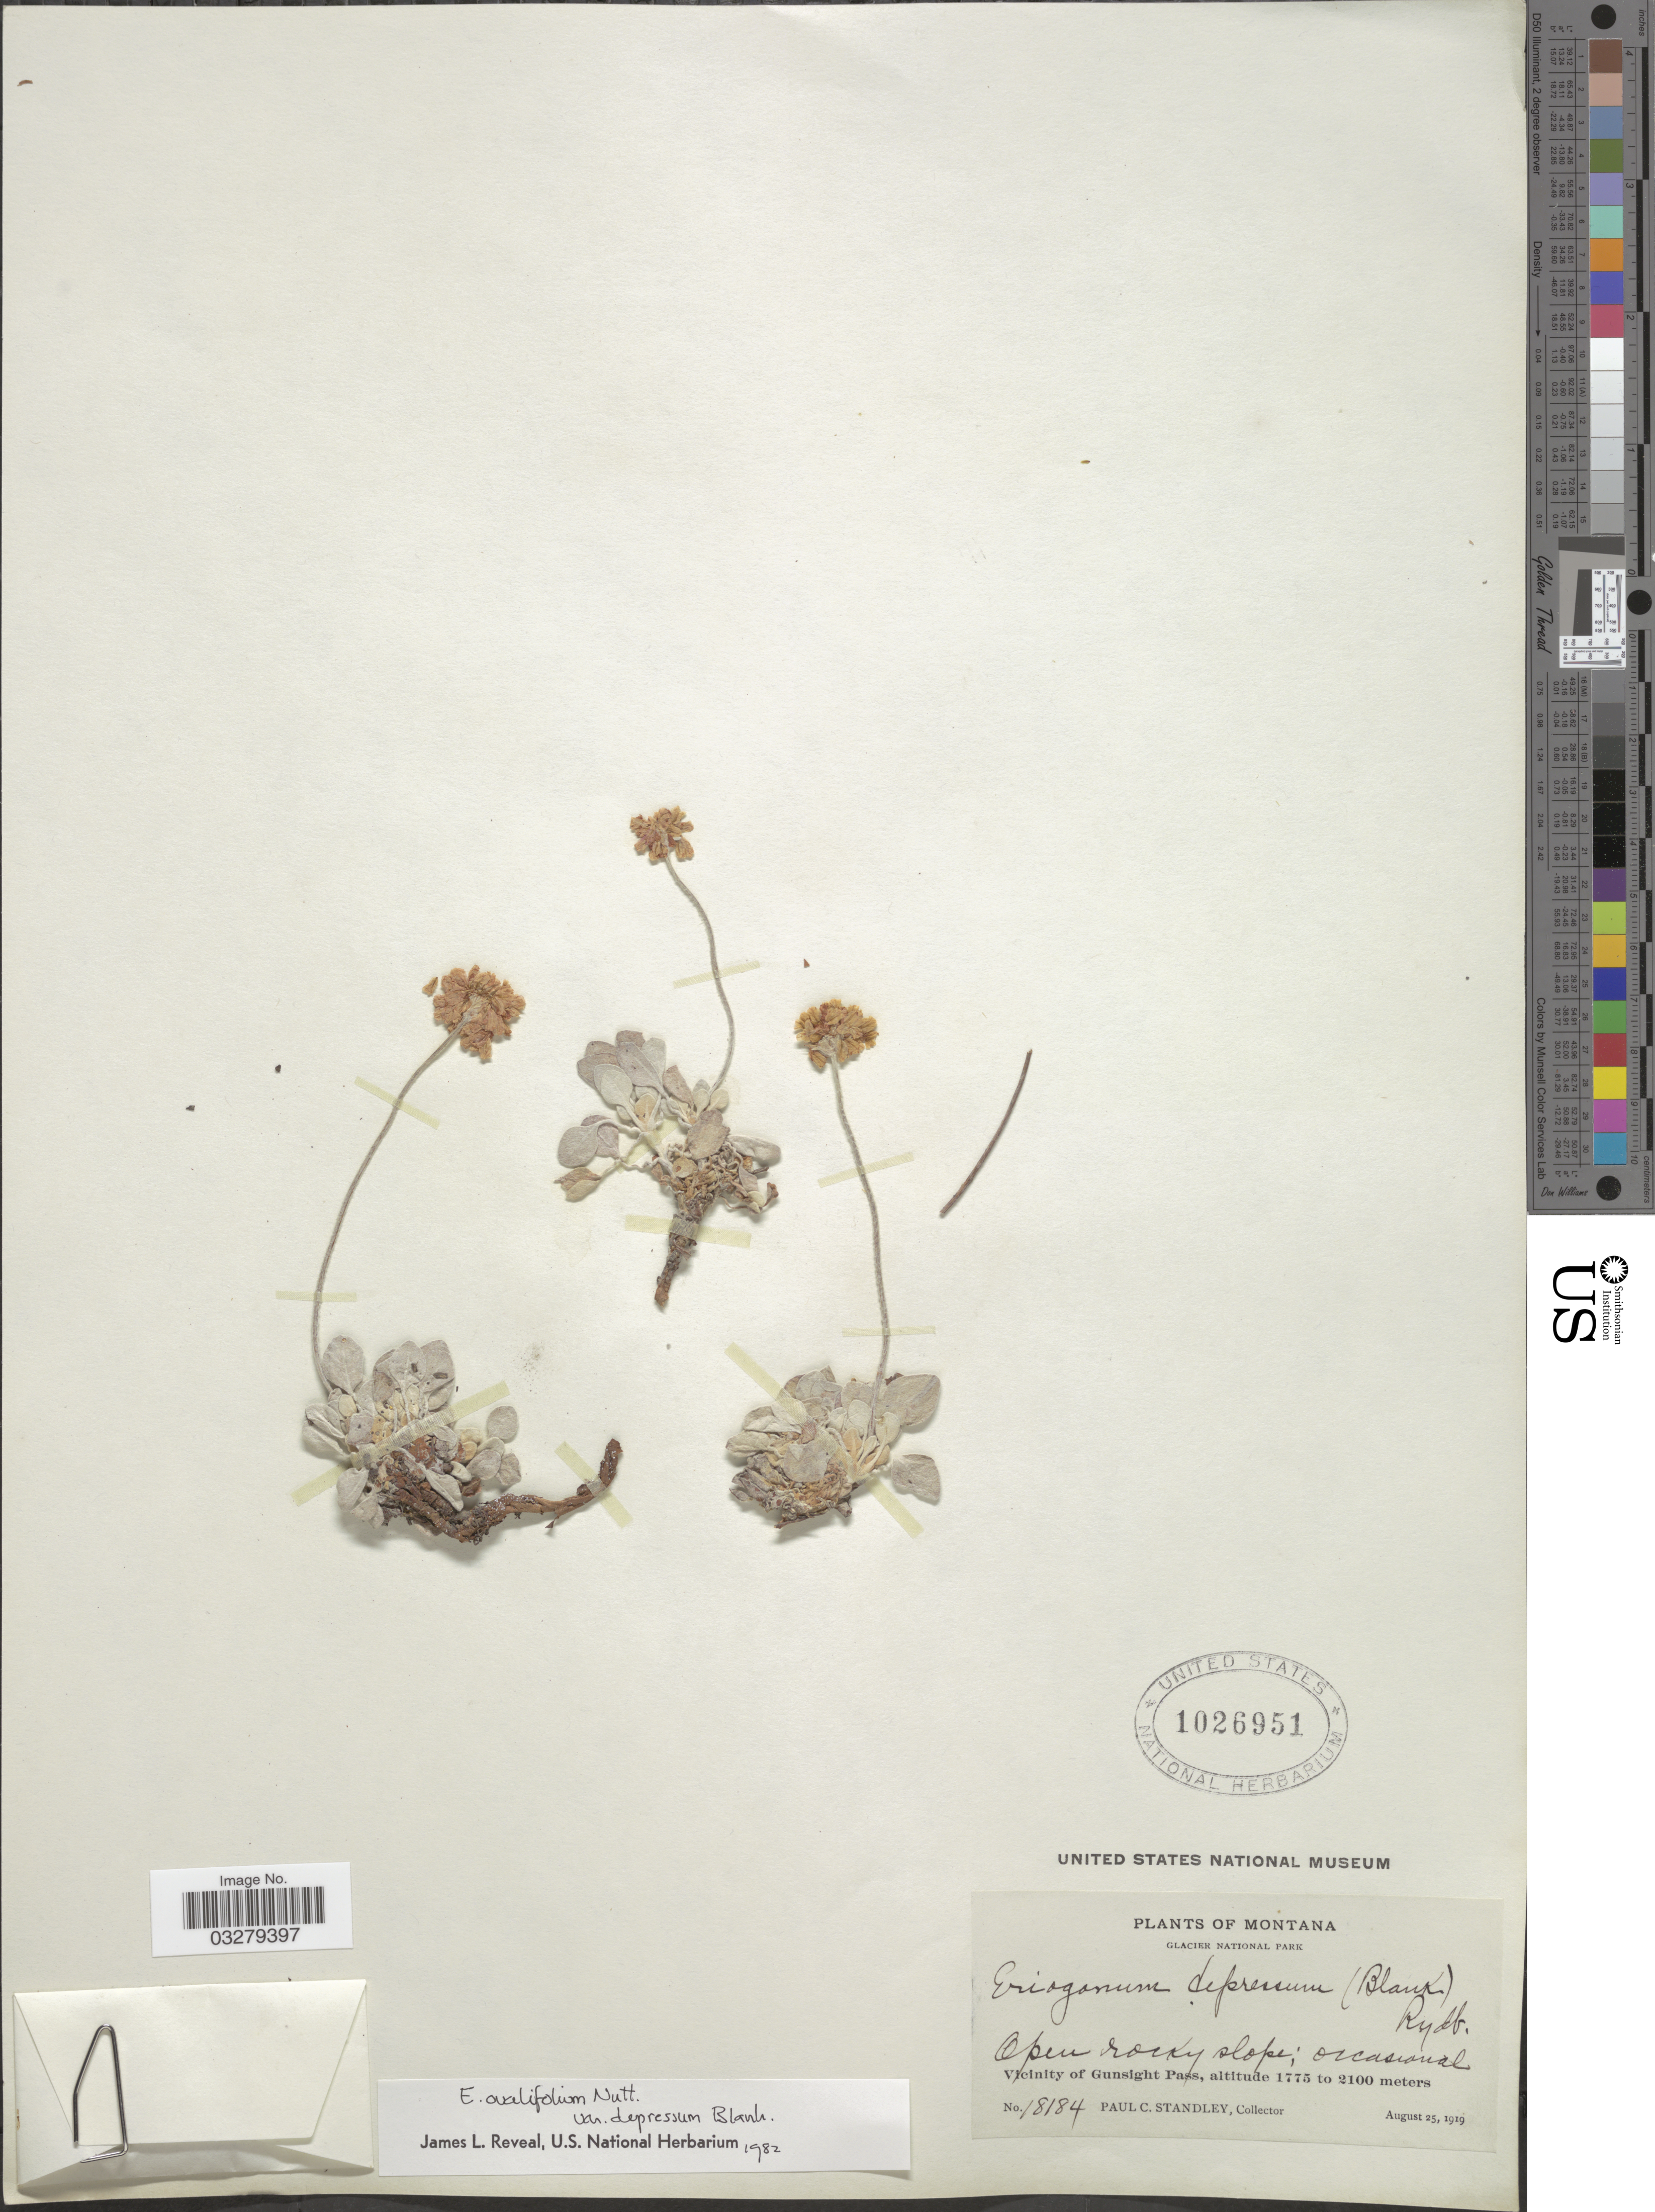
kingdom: Plantae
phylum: Tracheophyta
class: Magnoliopsida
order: Caryophyllales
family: Polygonaceae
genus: Eriogonum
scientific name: Eriogonum ovalifolium var. depressum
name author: Blank.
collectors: P. C. Standley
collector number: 18184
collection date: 1919-08-25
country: United States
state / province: Montana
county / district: Glacier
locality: Glacier National Park, Vicinity of Gunsight Pass.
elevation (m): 1775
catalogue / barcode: US 1026951